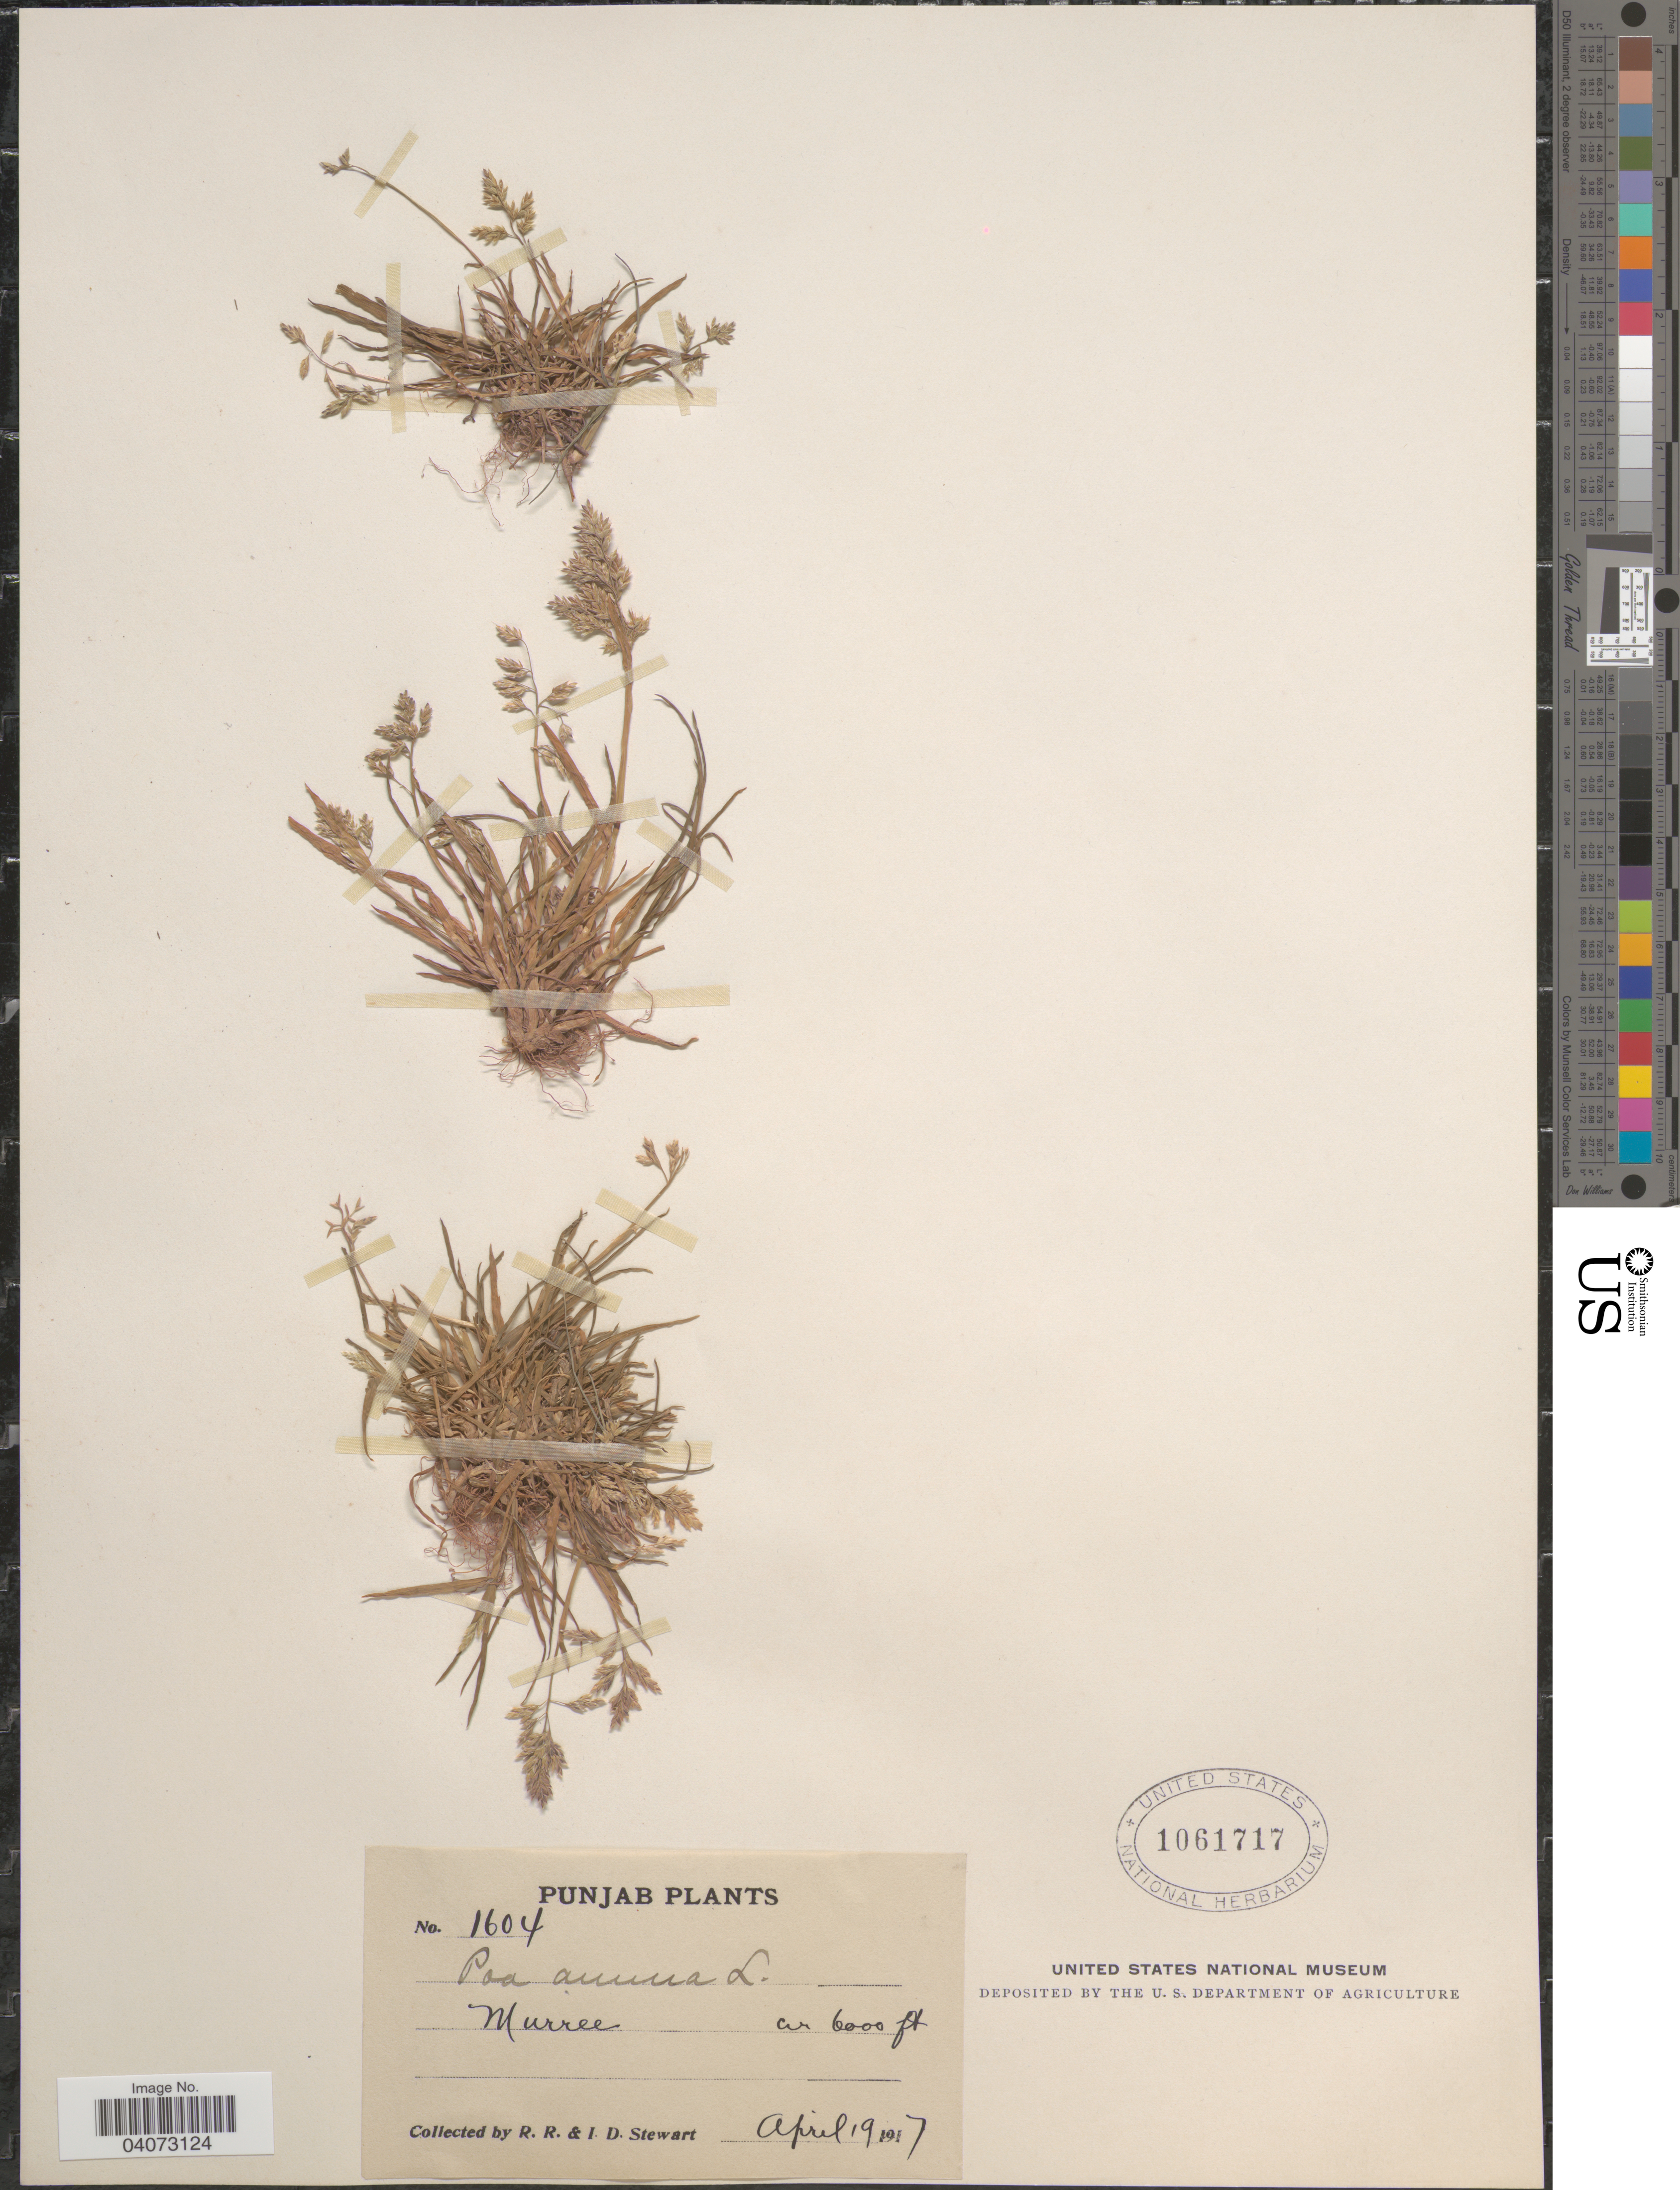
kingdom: Plantae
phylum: Tracheophyta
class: Liliopsida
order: Poales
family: Poaceae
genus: Poa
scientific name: Poa annua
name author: L.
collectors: R. Stewart & I. Stewart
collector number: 1604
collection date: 1917-04-19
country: Pakistan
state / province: Punjab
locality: Murree.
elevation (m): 1829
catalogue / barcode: US 1061717